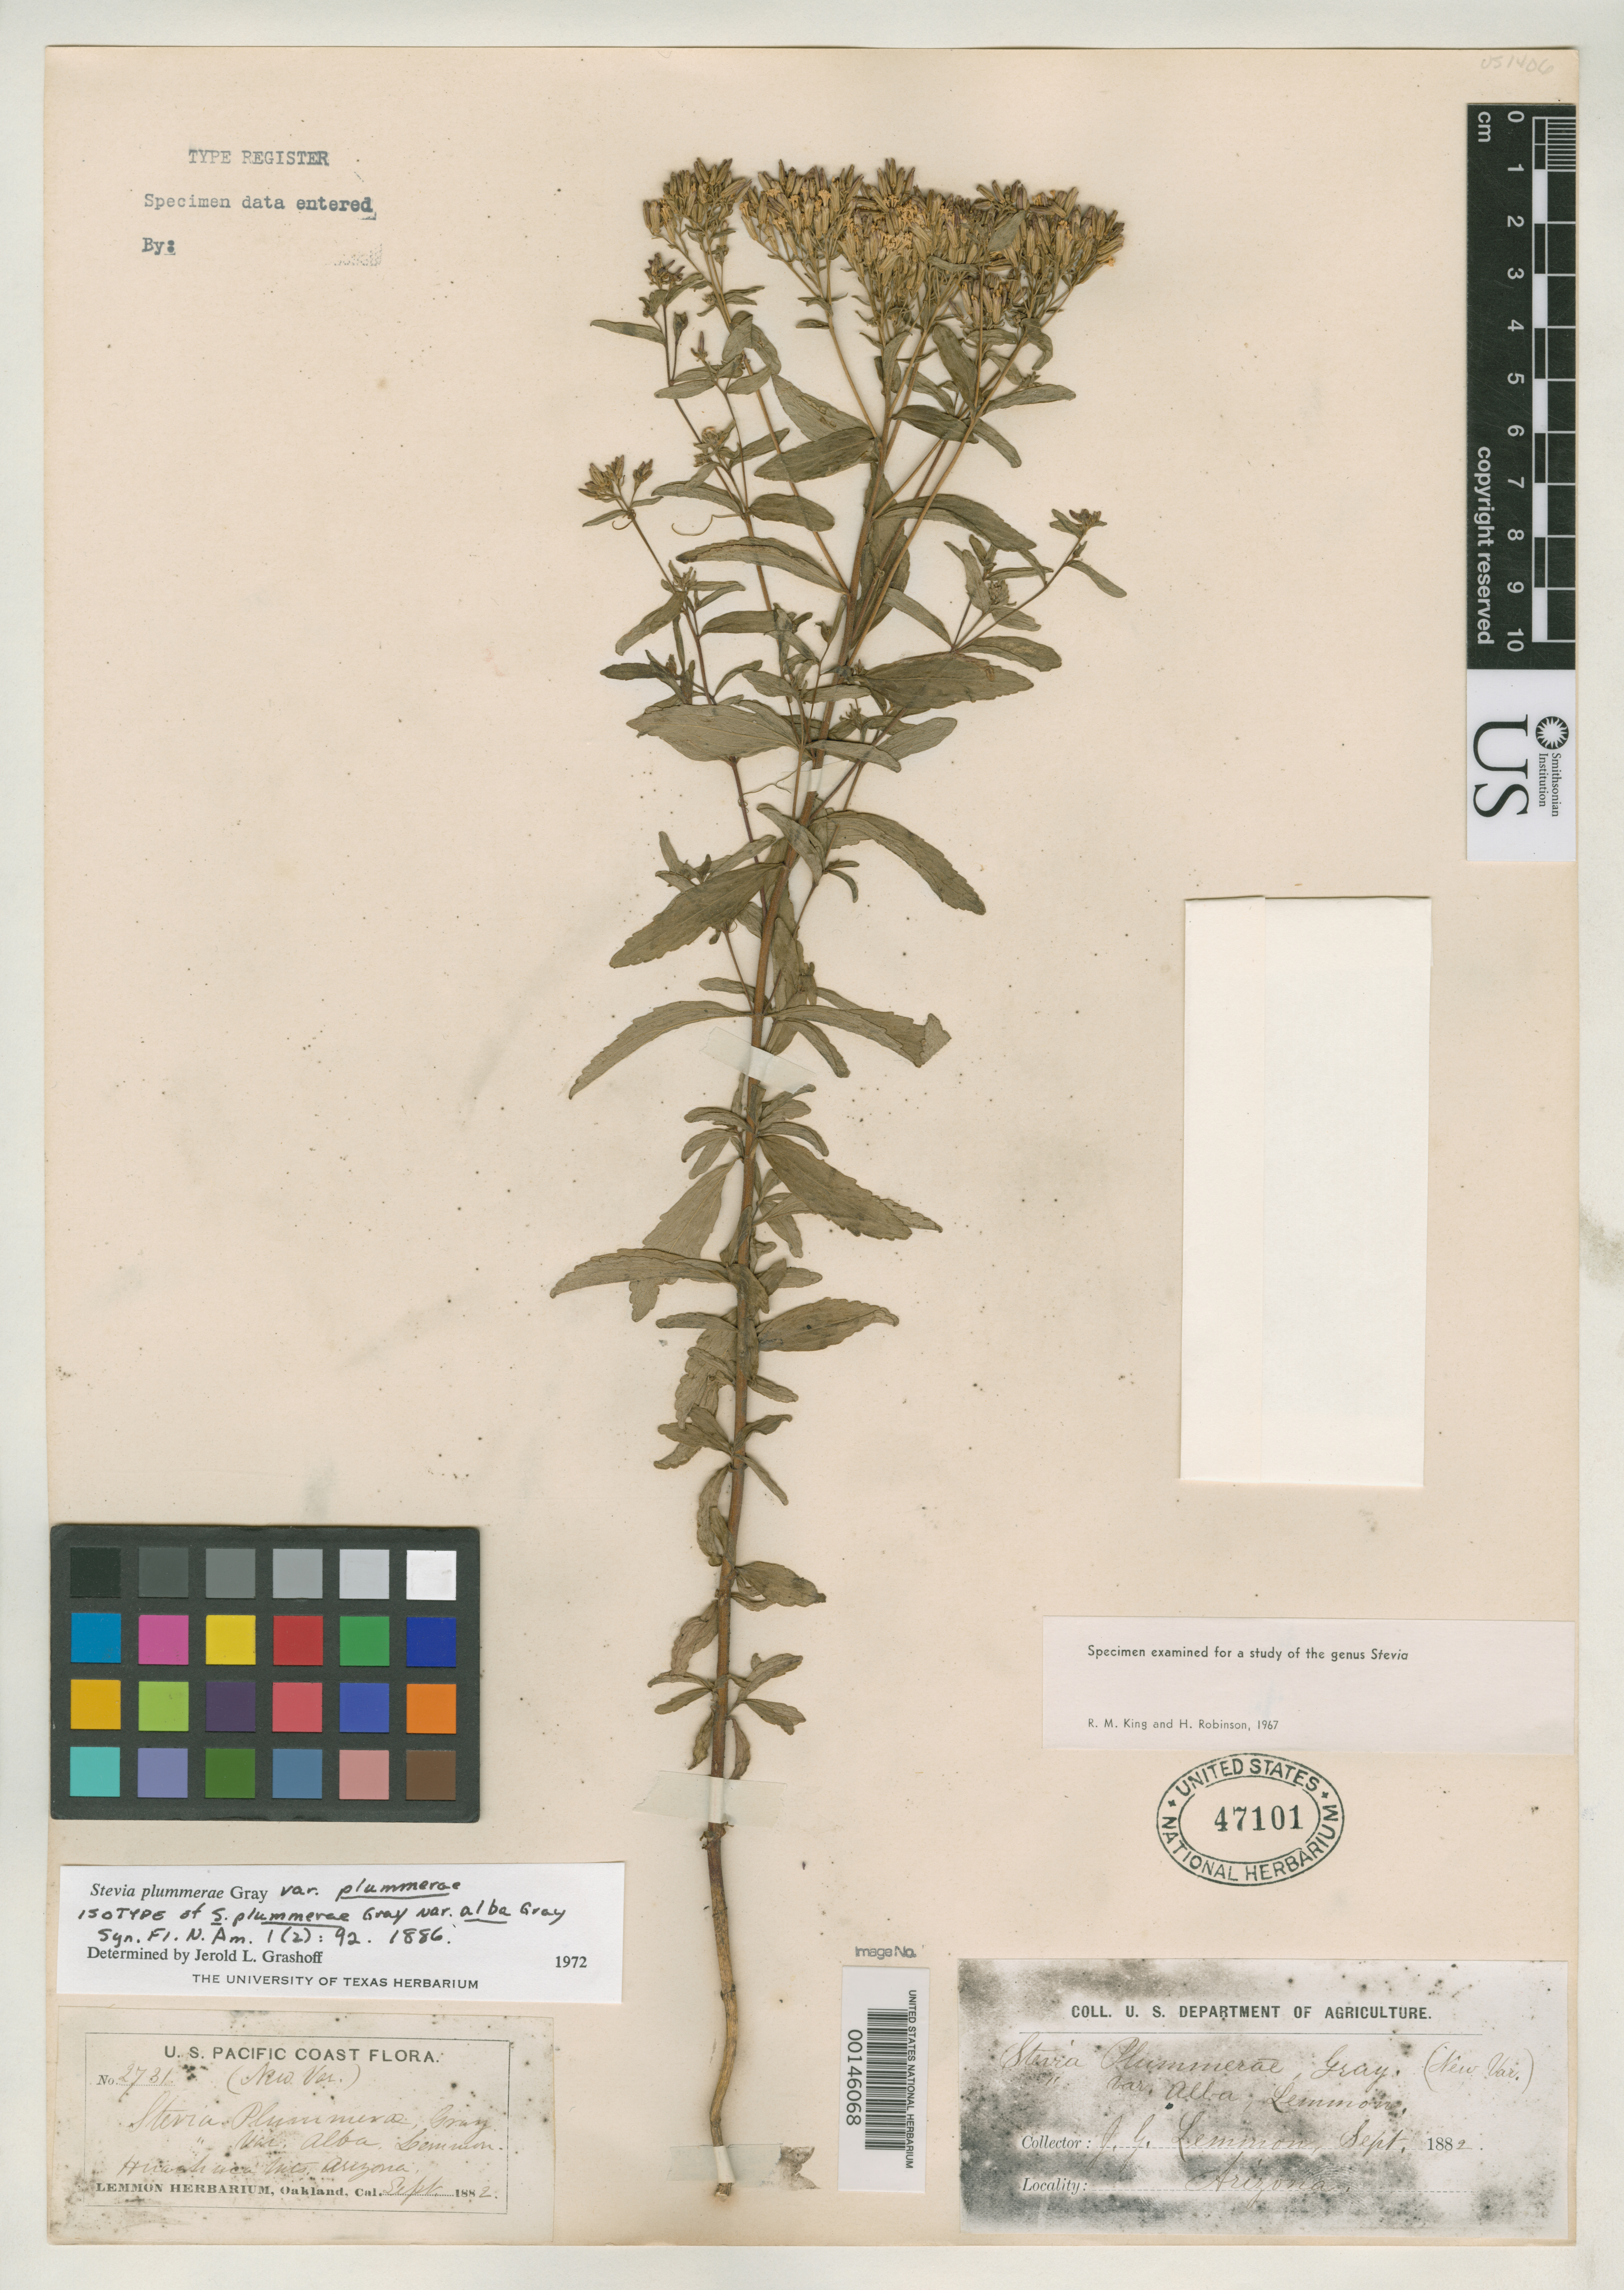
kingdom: Plantae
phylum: Tracheophyta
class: Magnoliopsida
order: Asterales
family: Asteraceae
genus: Stevia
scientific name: Stevia plummerae var. alba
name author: A. Gray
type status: Isotype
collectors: J. G. Lemmon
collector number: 2731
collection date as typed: Sep 1882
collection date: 1882-09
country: United States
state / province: Arizona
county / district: Cochise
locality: In Ramsey's Canon near Huachuca Mts.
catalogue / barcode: US 47101